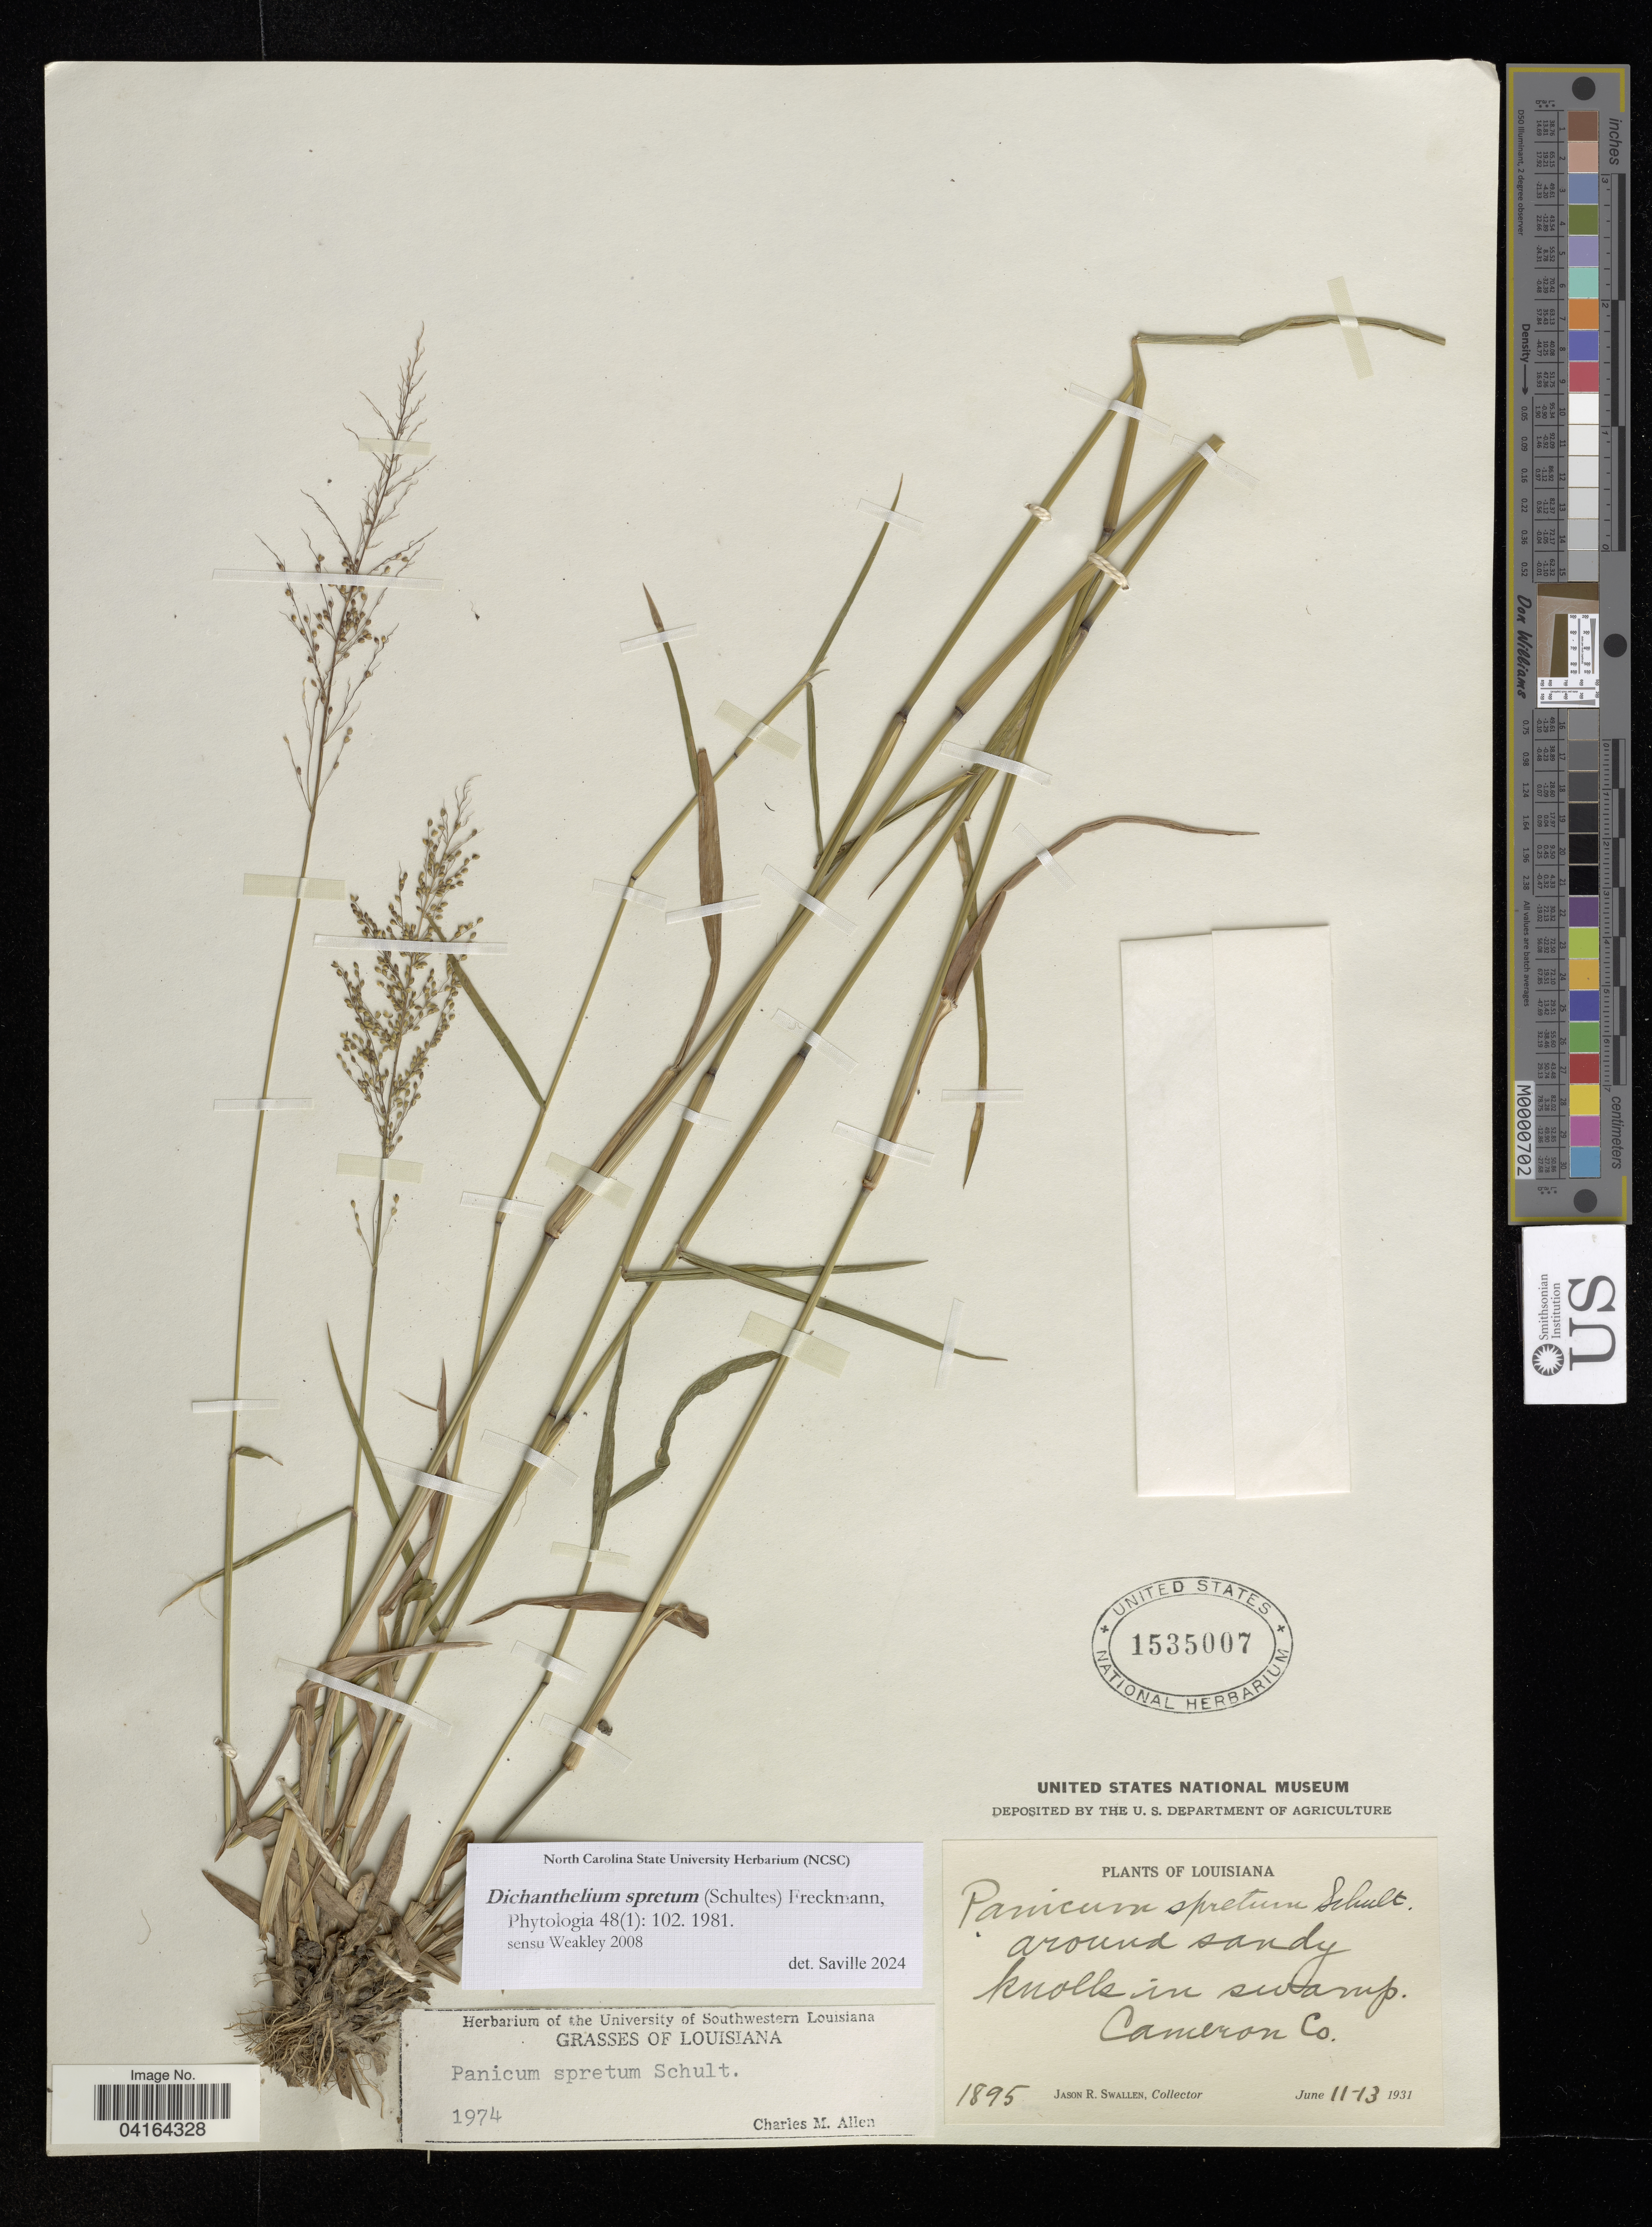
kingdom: Plantae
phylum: Tracheophyta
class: Liliopsida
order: Poales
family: Poaceae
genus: Dichanthelium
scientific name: Dichanthelium spretum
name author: (Schult.) Freckmann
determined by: Saville, A. C., (NCSC), North Carolina State University (UNITED STATES)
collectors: J. R. Swallen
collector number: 1895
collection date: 1931-06-11/1931-06-13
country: United States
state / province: Louisiana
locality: Cameron Co.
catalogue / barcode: US 1535007